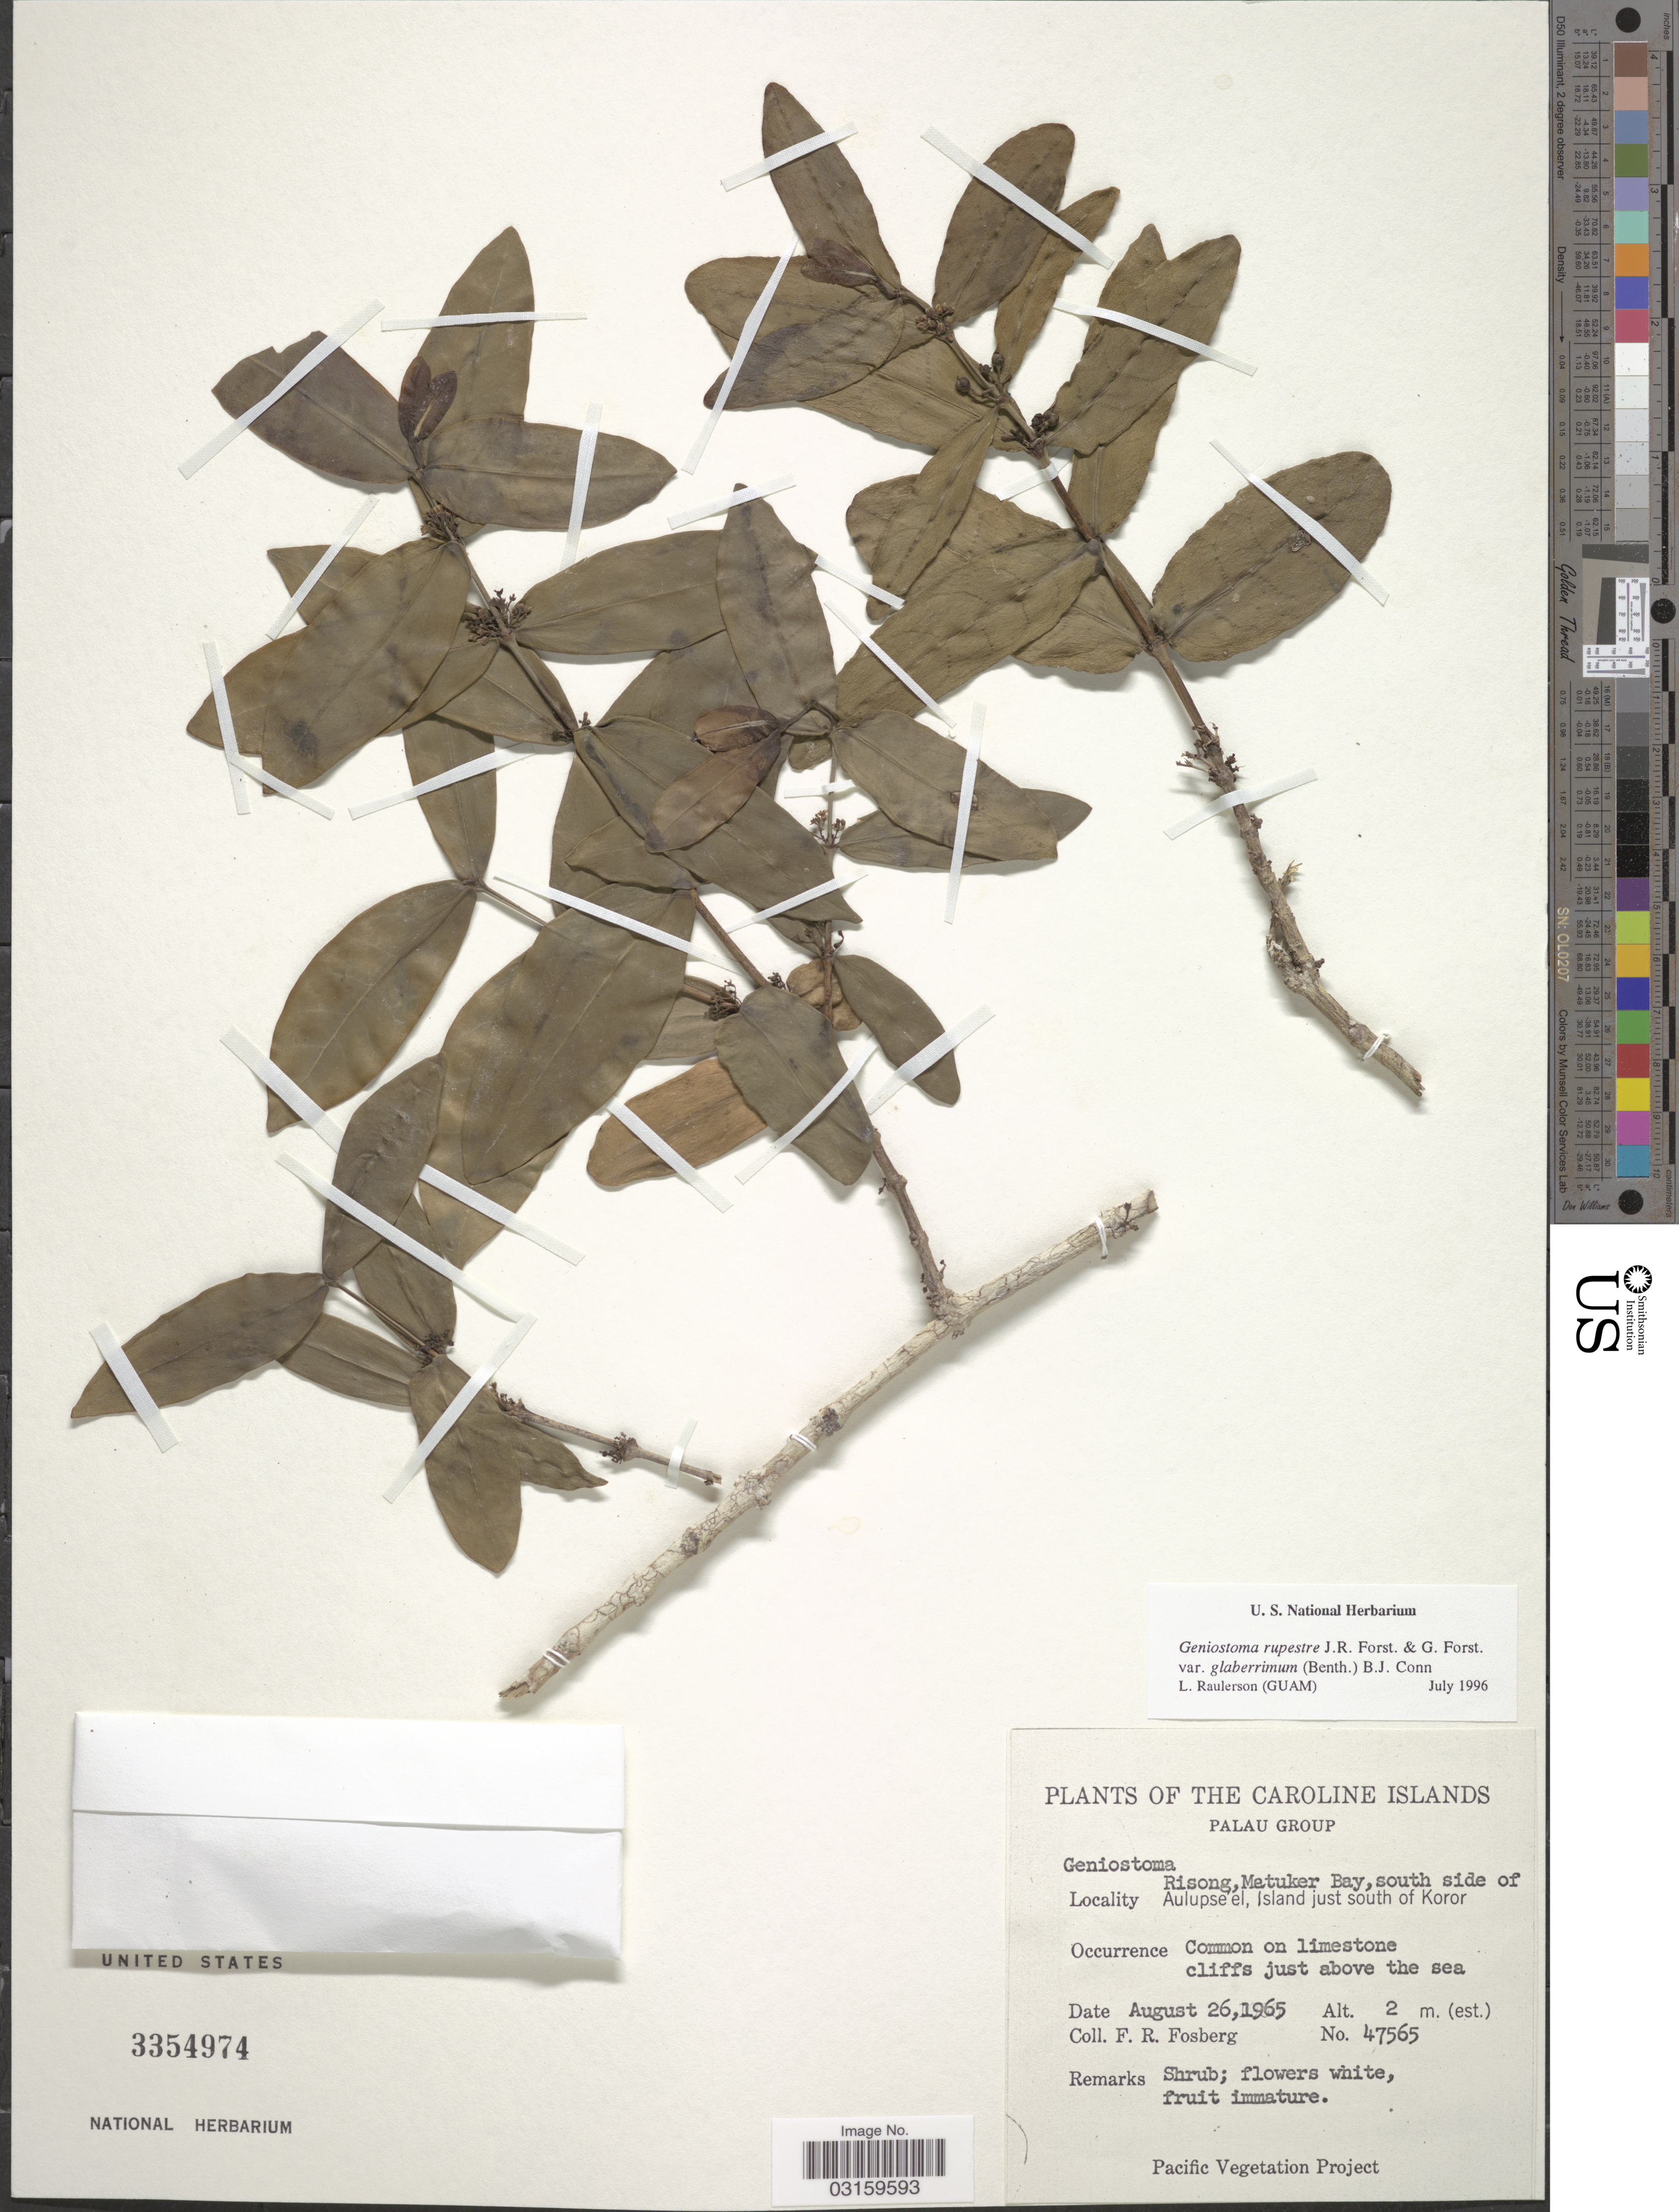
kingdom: Plantae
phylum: Tracheophyta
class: Magnoliopsida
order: Gentianales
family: Loganiaceae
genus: Geniostoma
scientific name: Geniostoma rupestre var. glaberrimum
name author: J.R. Forst. & G. Forst.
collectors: F. R. Fosberg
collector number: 47565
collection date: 1965-08-26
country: Palau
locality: Caroline Islands. Palau Group. Risong, Matuker Bay, south side of Aulupse'el, Island just south of Koror.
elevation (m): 2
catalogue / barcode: US 3354974